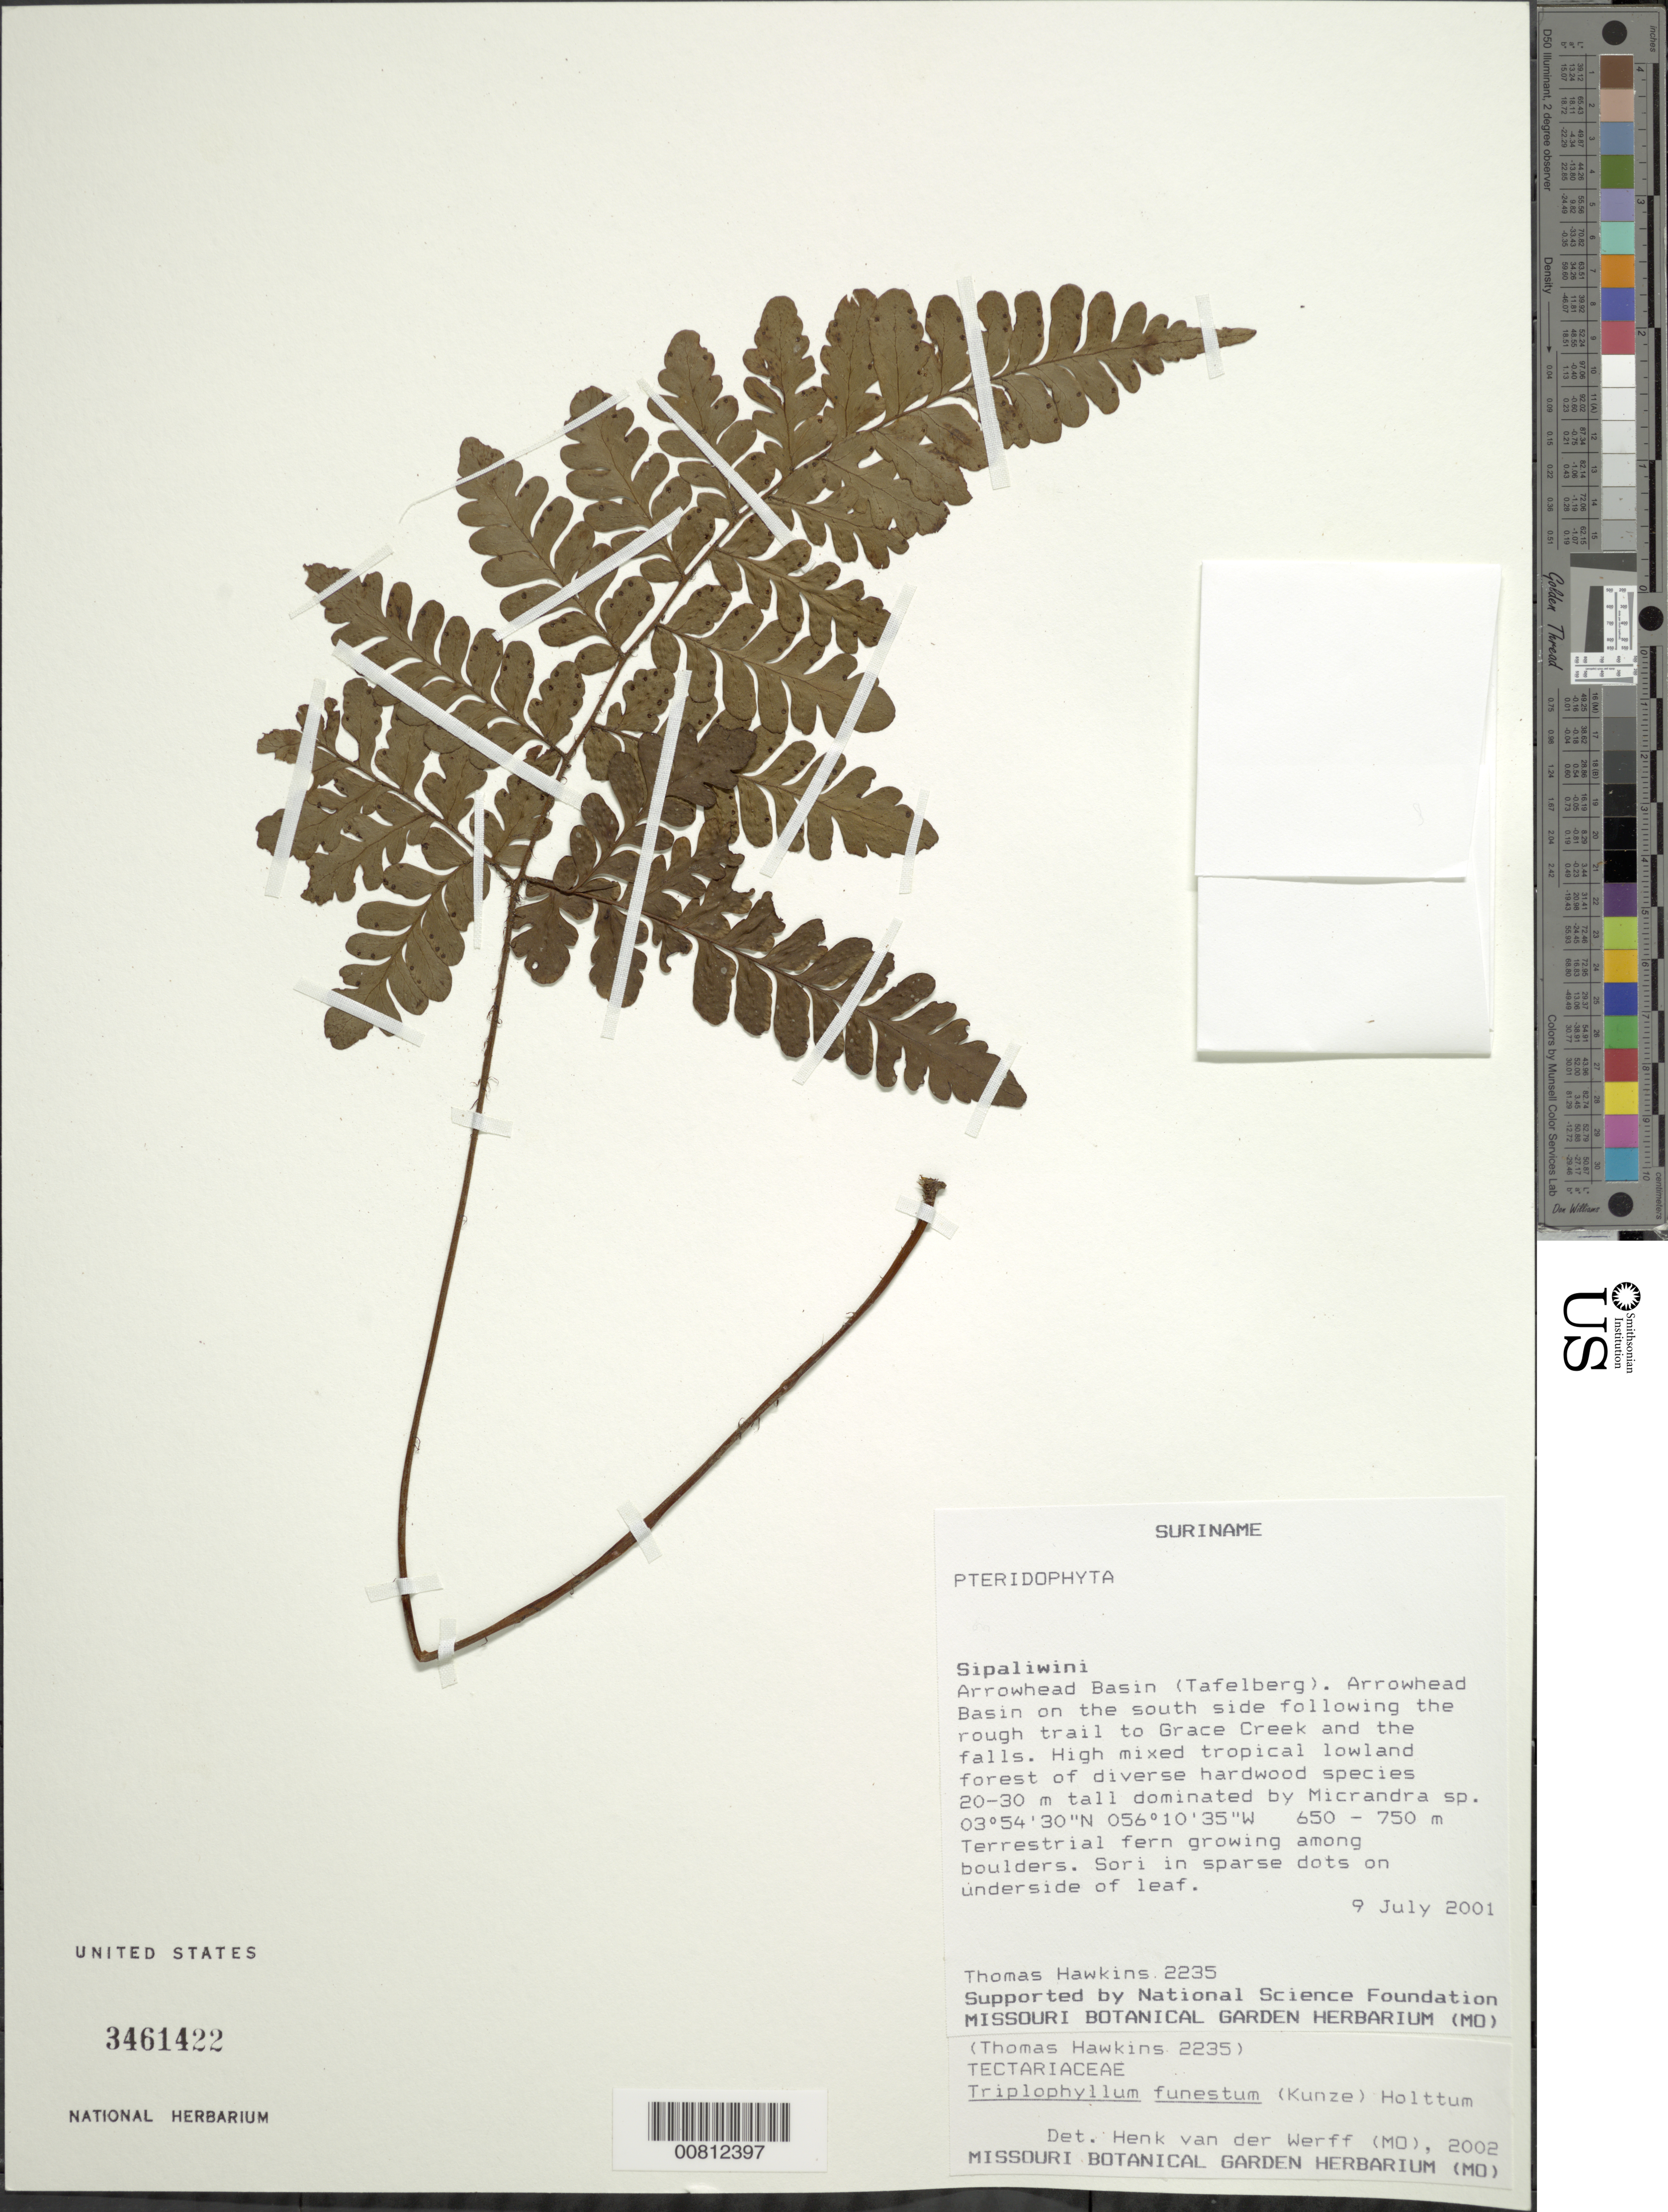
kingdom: Plantae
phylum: Tracheophyta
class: Polypodiopsida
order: Polypodiales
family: Tectariaceae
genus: Triplophyllum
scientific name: Triplophyllum funestum var. funestum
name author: (Kunze) Holttum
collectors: T. Hawkins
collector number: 2235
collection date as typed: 9-Jul-01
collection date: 2001-07-09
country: Suriname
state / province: Sipaliwini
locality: Tafelberg (Table Mountain), Arrowhead Basin, south side following the rough trail to Grace Creek and the falls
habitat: High mixed tropical lowland forest of diverse hardwood species 20-30 m tall dominated by Micrandra sp.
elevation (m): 650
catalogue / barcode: US 3461422